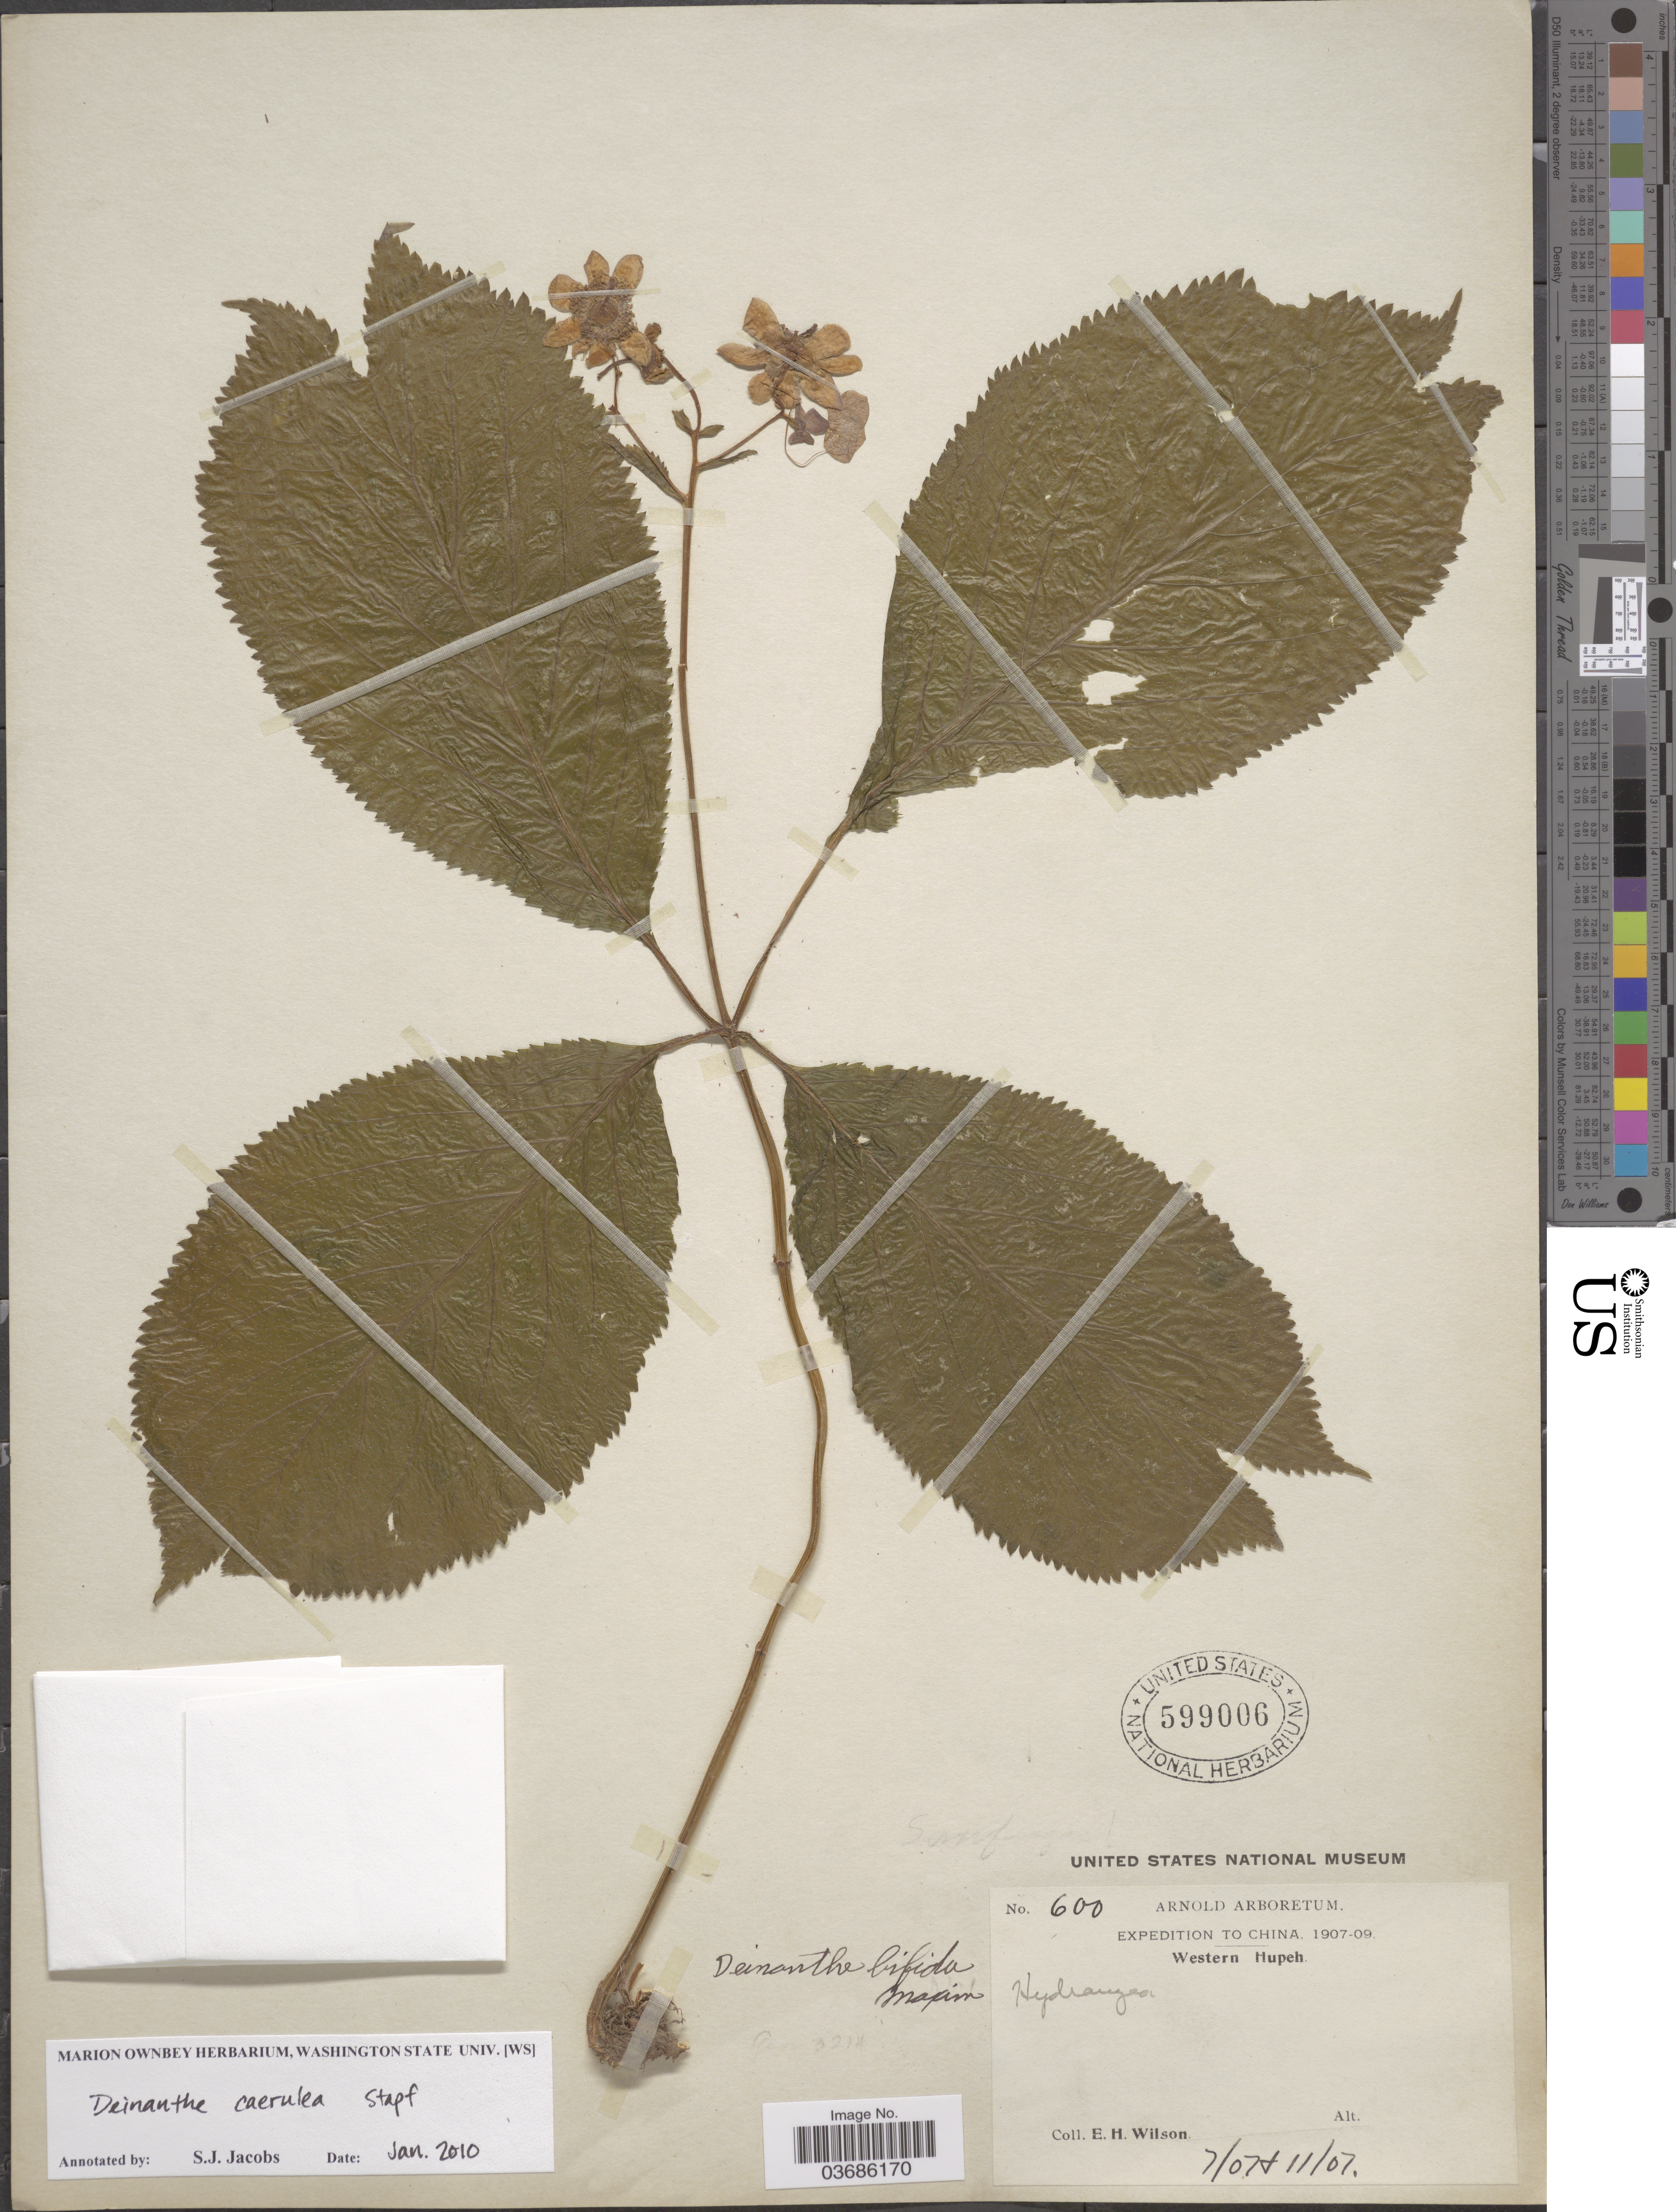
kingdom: Plantae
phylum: Tracheophyta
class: Magnoliopsida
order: Cornales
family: Hydrangeaceae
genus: Hydrangea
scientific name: Hydrangea caerulea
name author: (Stapf) Y. De Smet & C. Granados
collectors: E. Wilson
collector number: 600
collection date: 1907-07/1907-11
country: China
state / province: Hubei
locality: Expedition to China, 1907-09. Western Hupeh.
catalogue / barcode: US 599006